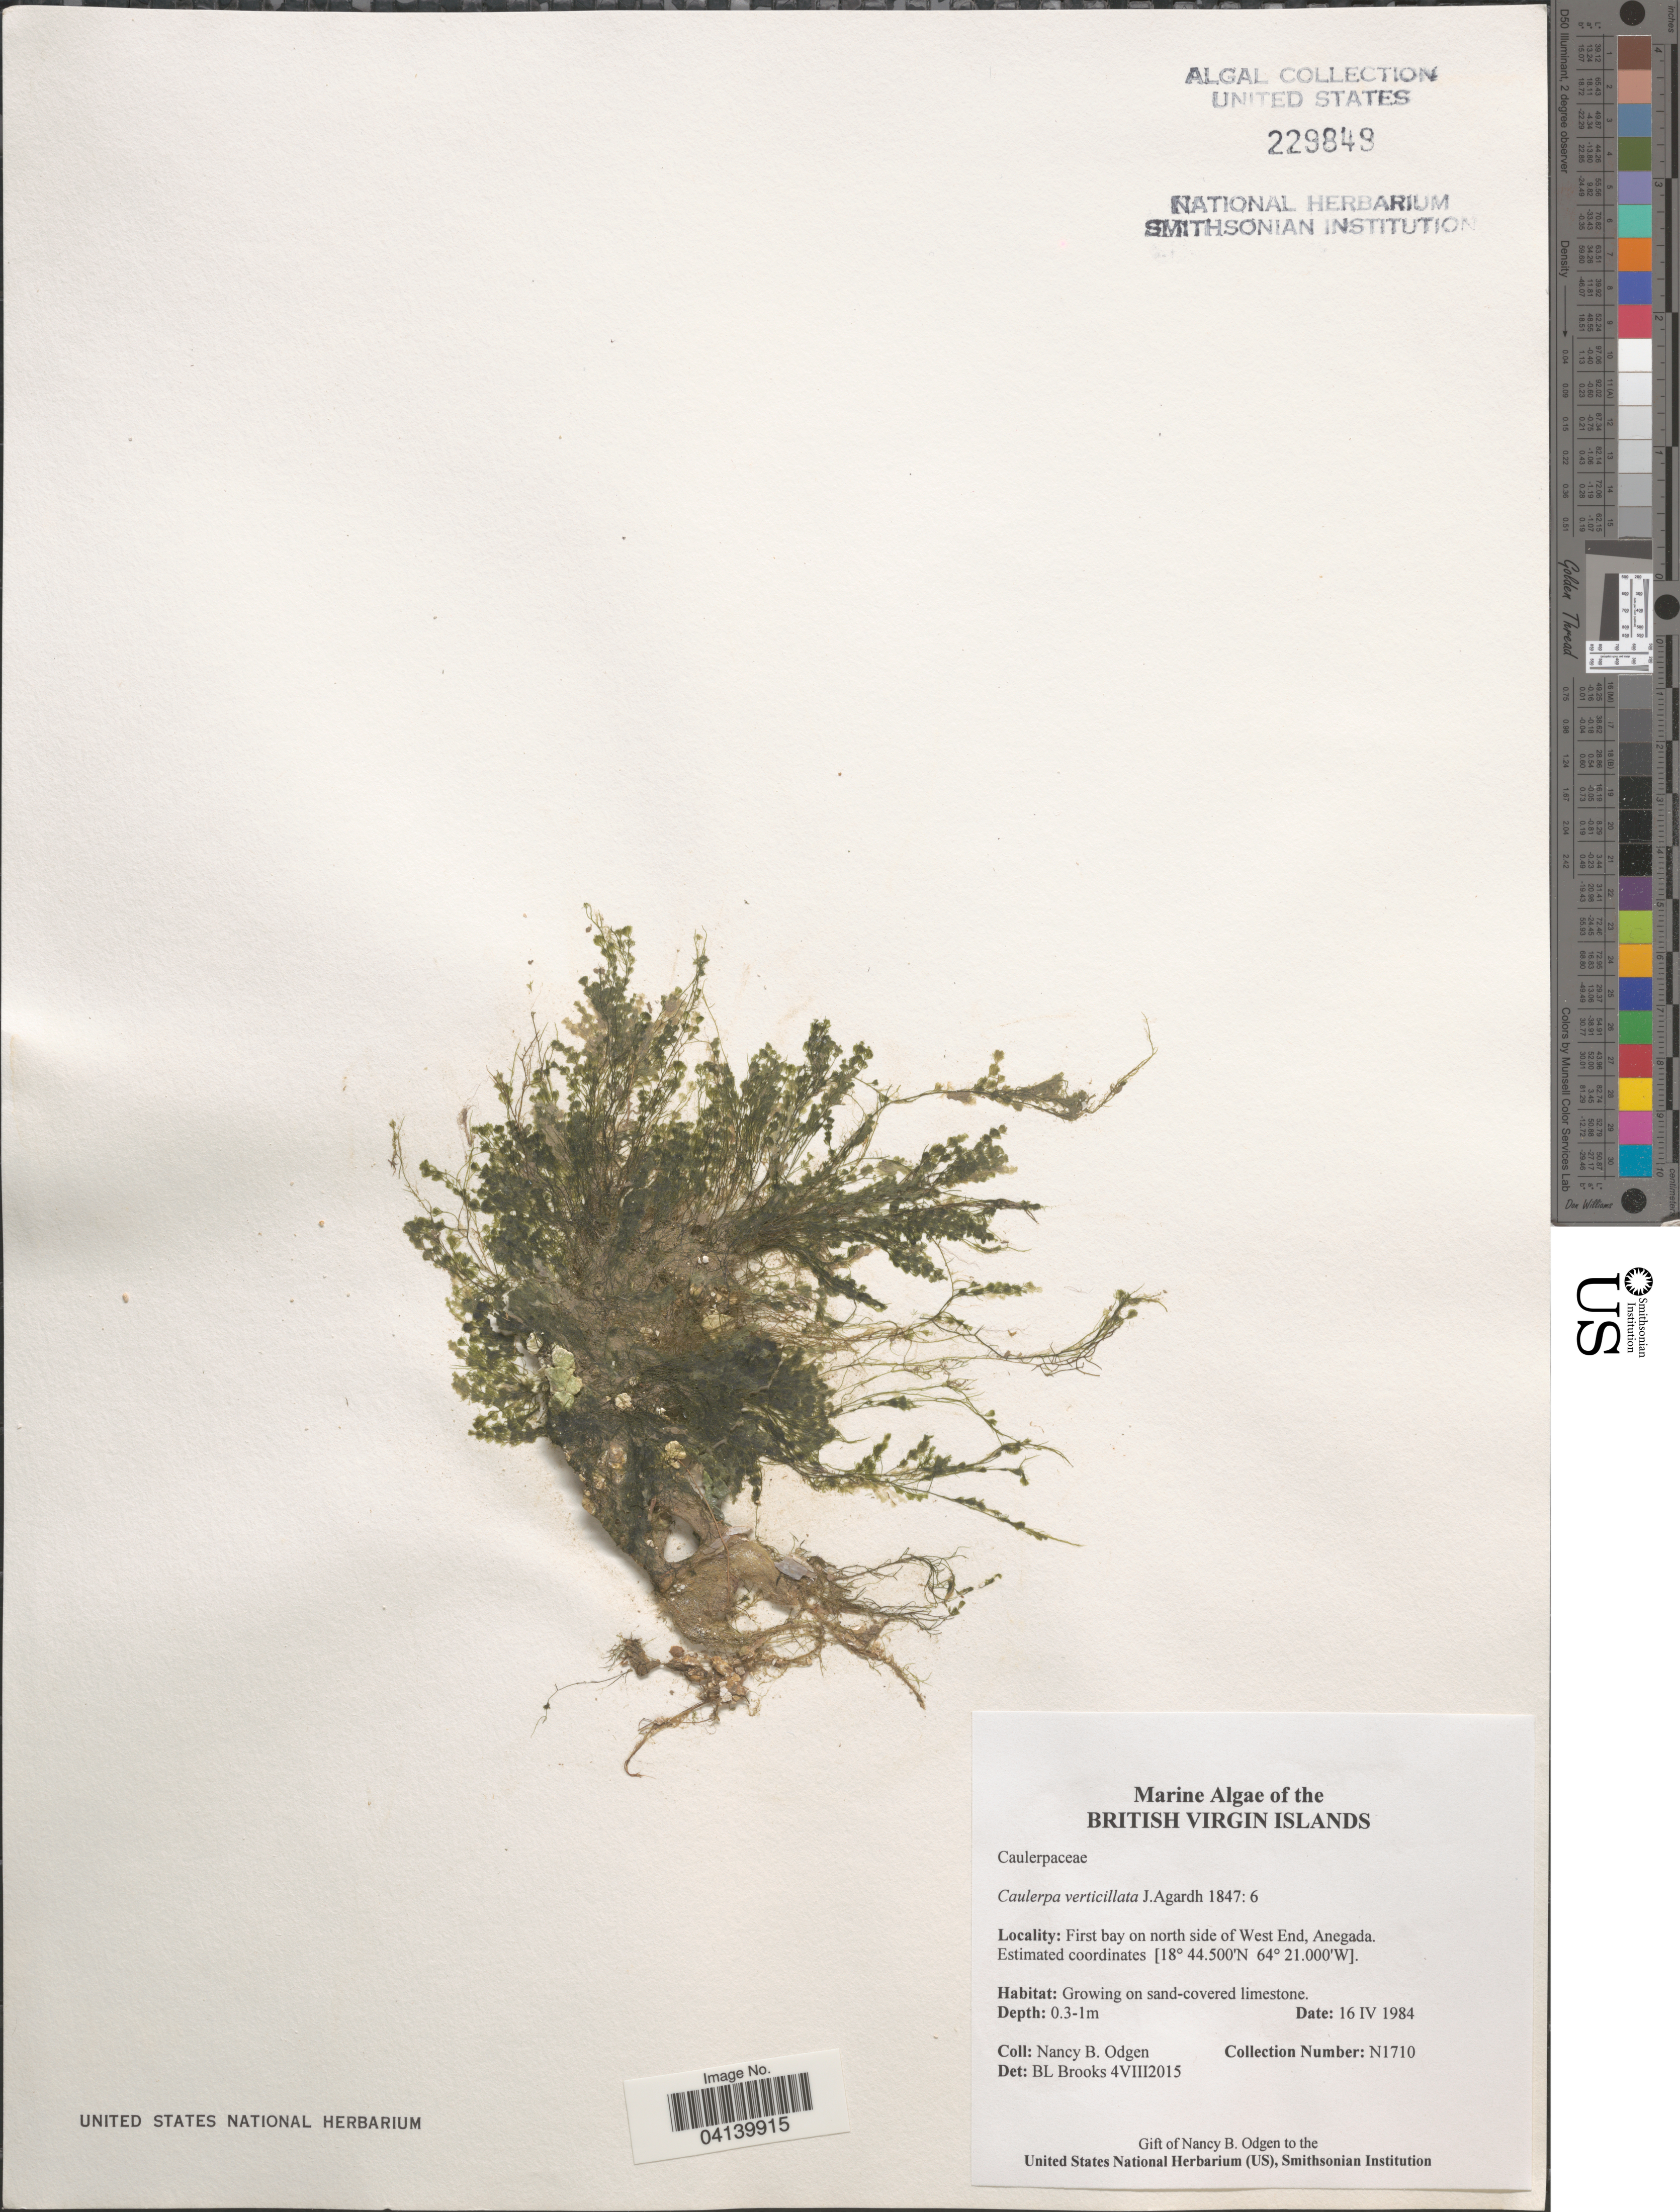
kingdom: Plantae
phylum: Chlorophyta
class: Ulvophyceae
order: Bryopsidales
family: Caulerpaceae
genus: Caulerpa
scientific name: Caulerpa verticillata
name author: J. Agardh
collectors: N. Odgen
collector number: N1710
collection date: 1984-04-16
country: British Virgin Islands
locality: First bay on north side of West End, Anegada.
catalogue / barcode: US 229849